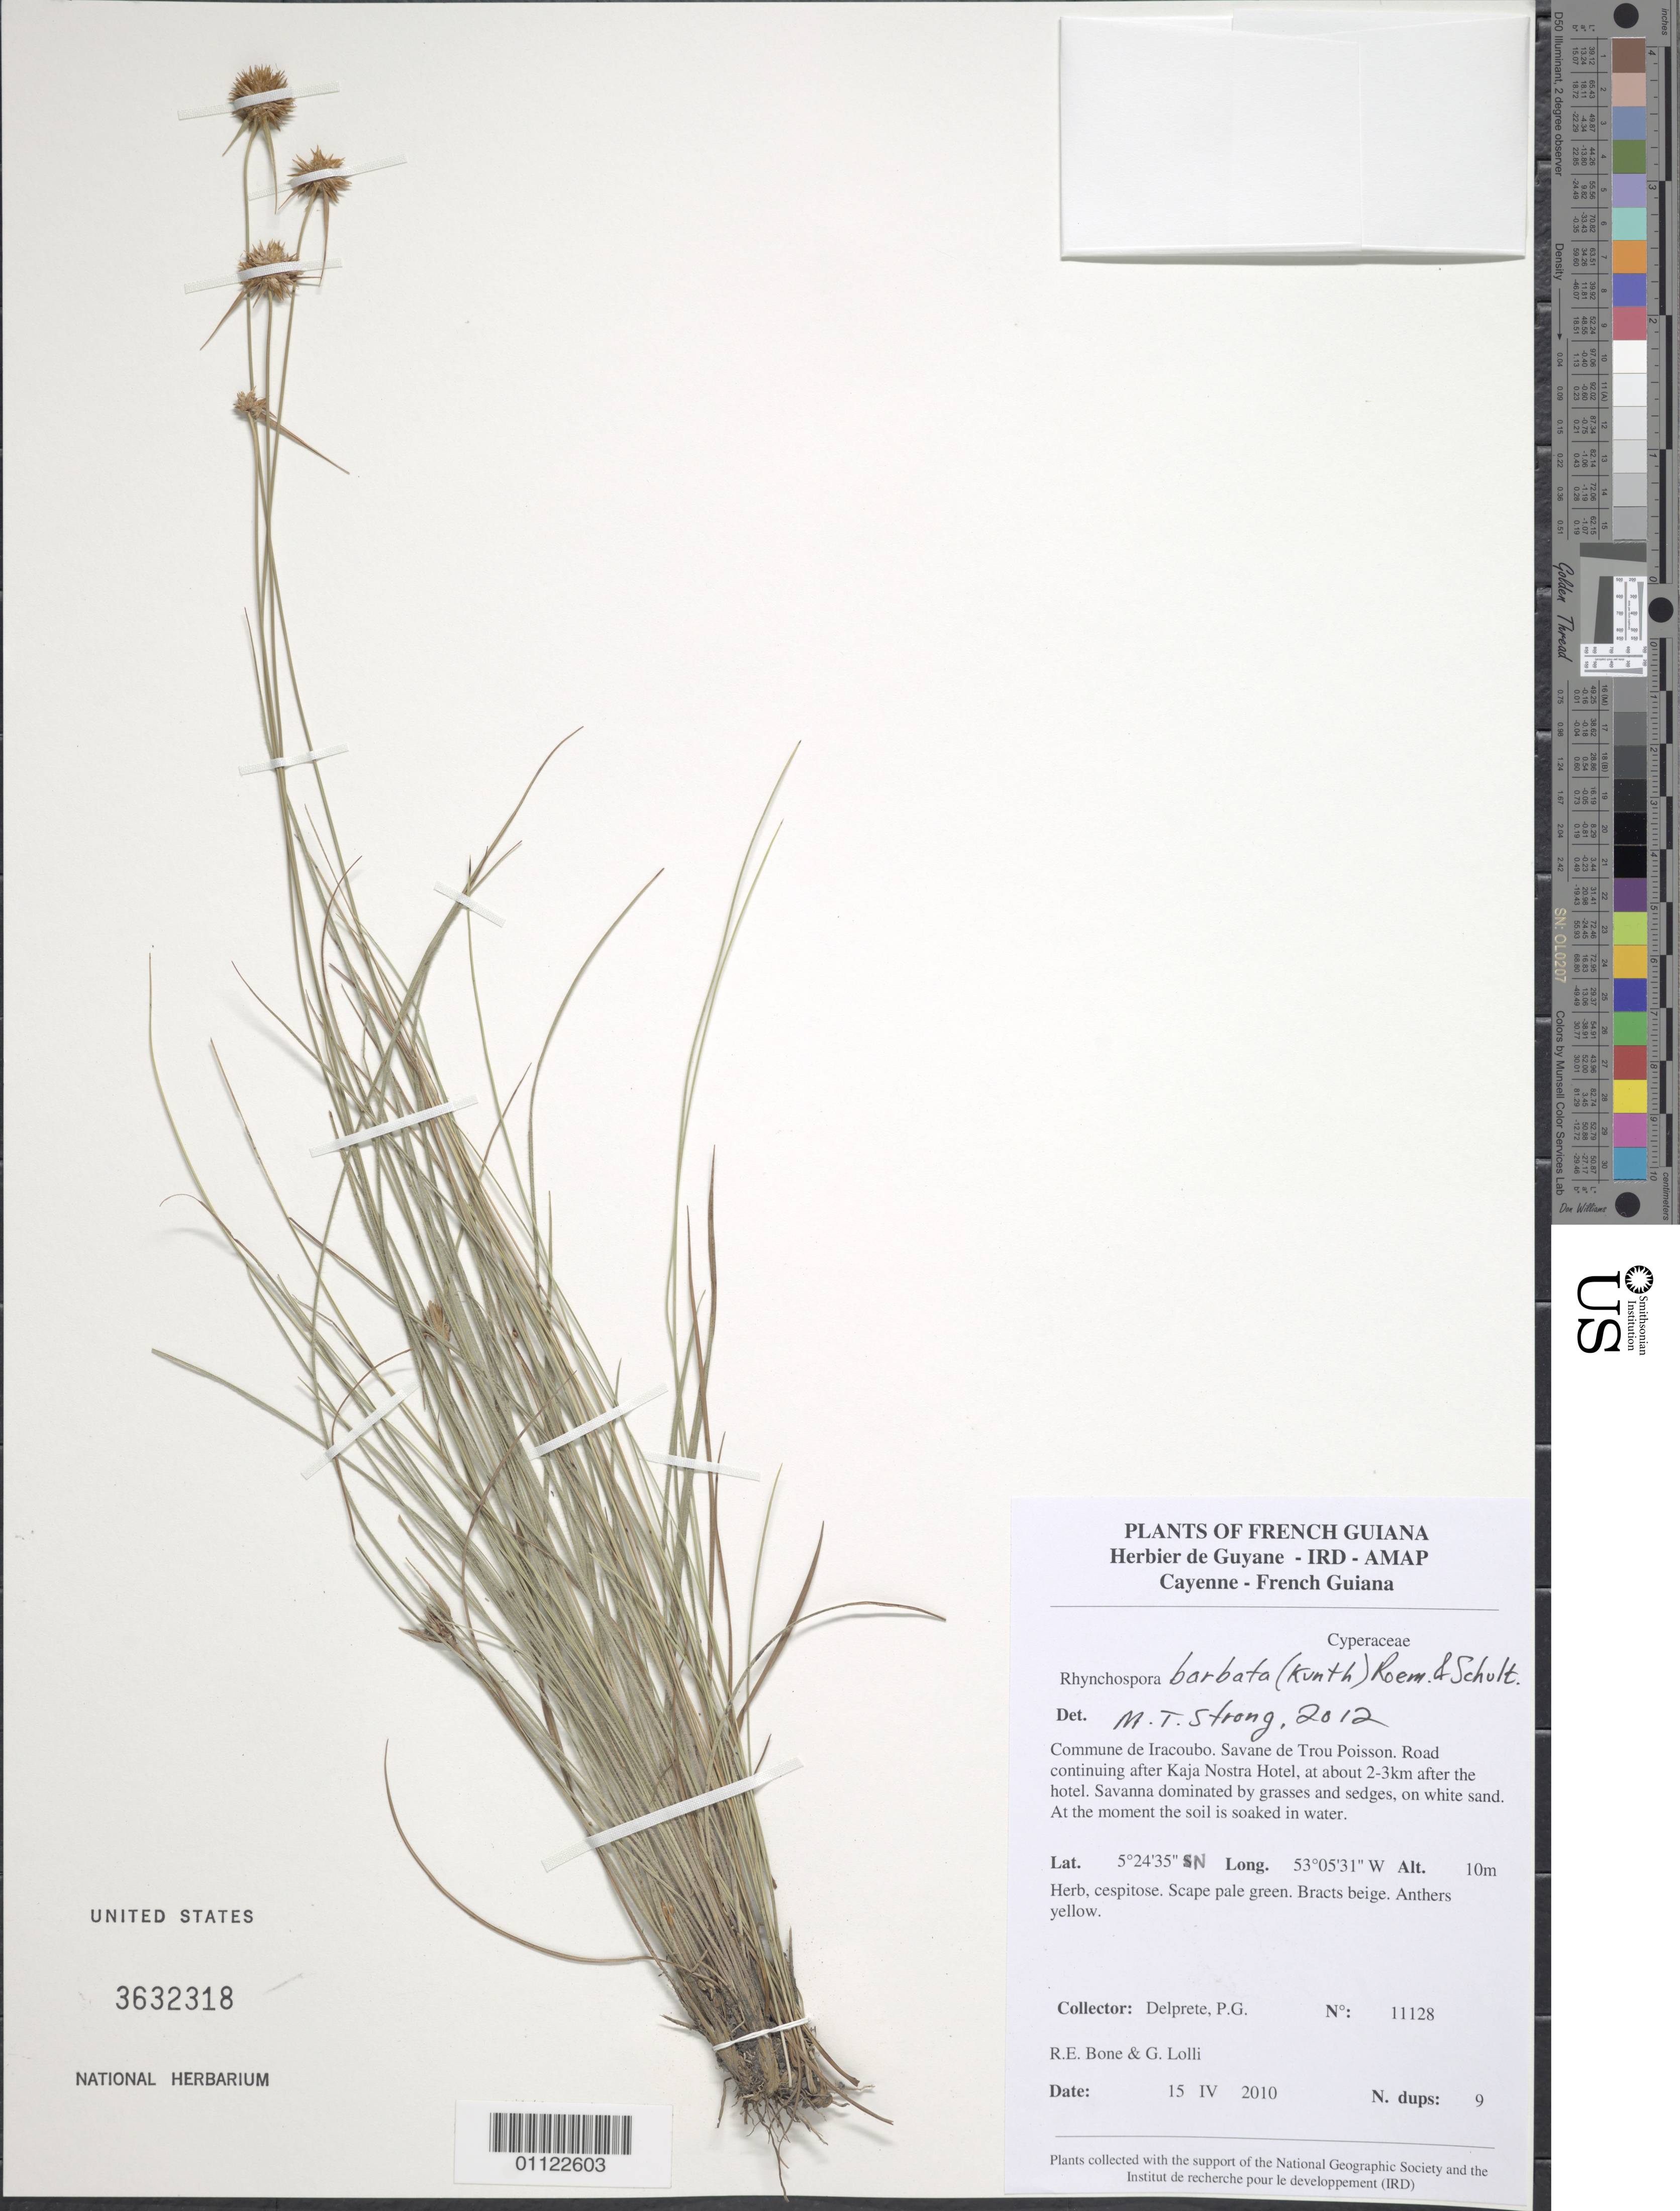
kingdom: Plantae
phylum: Tracheophyta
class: Liliopsida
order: Poales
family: Cyperaceae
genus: Rhynchospora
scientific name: Rhynchospora barbata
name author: (Vahl) Kunth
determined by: Alves, K.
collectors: P. G. Delprete, R. Bone & G. Lolli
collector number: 11128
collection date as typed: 15-Apr-10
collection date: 1910-04-15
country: French Guiana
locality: Commune de Iracoubo. Savane de Trou Poisson. Road continuing after Kaja Nostra Hotel, at about 2-3km after the hotel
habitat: Savanna dominated by grasses and sedges, on white sand. At the moment the soil is soaked in water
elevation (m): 10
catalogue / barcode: US 3632318